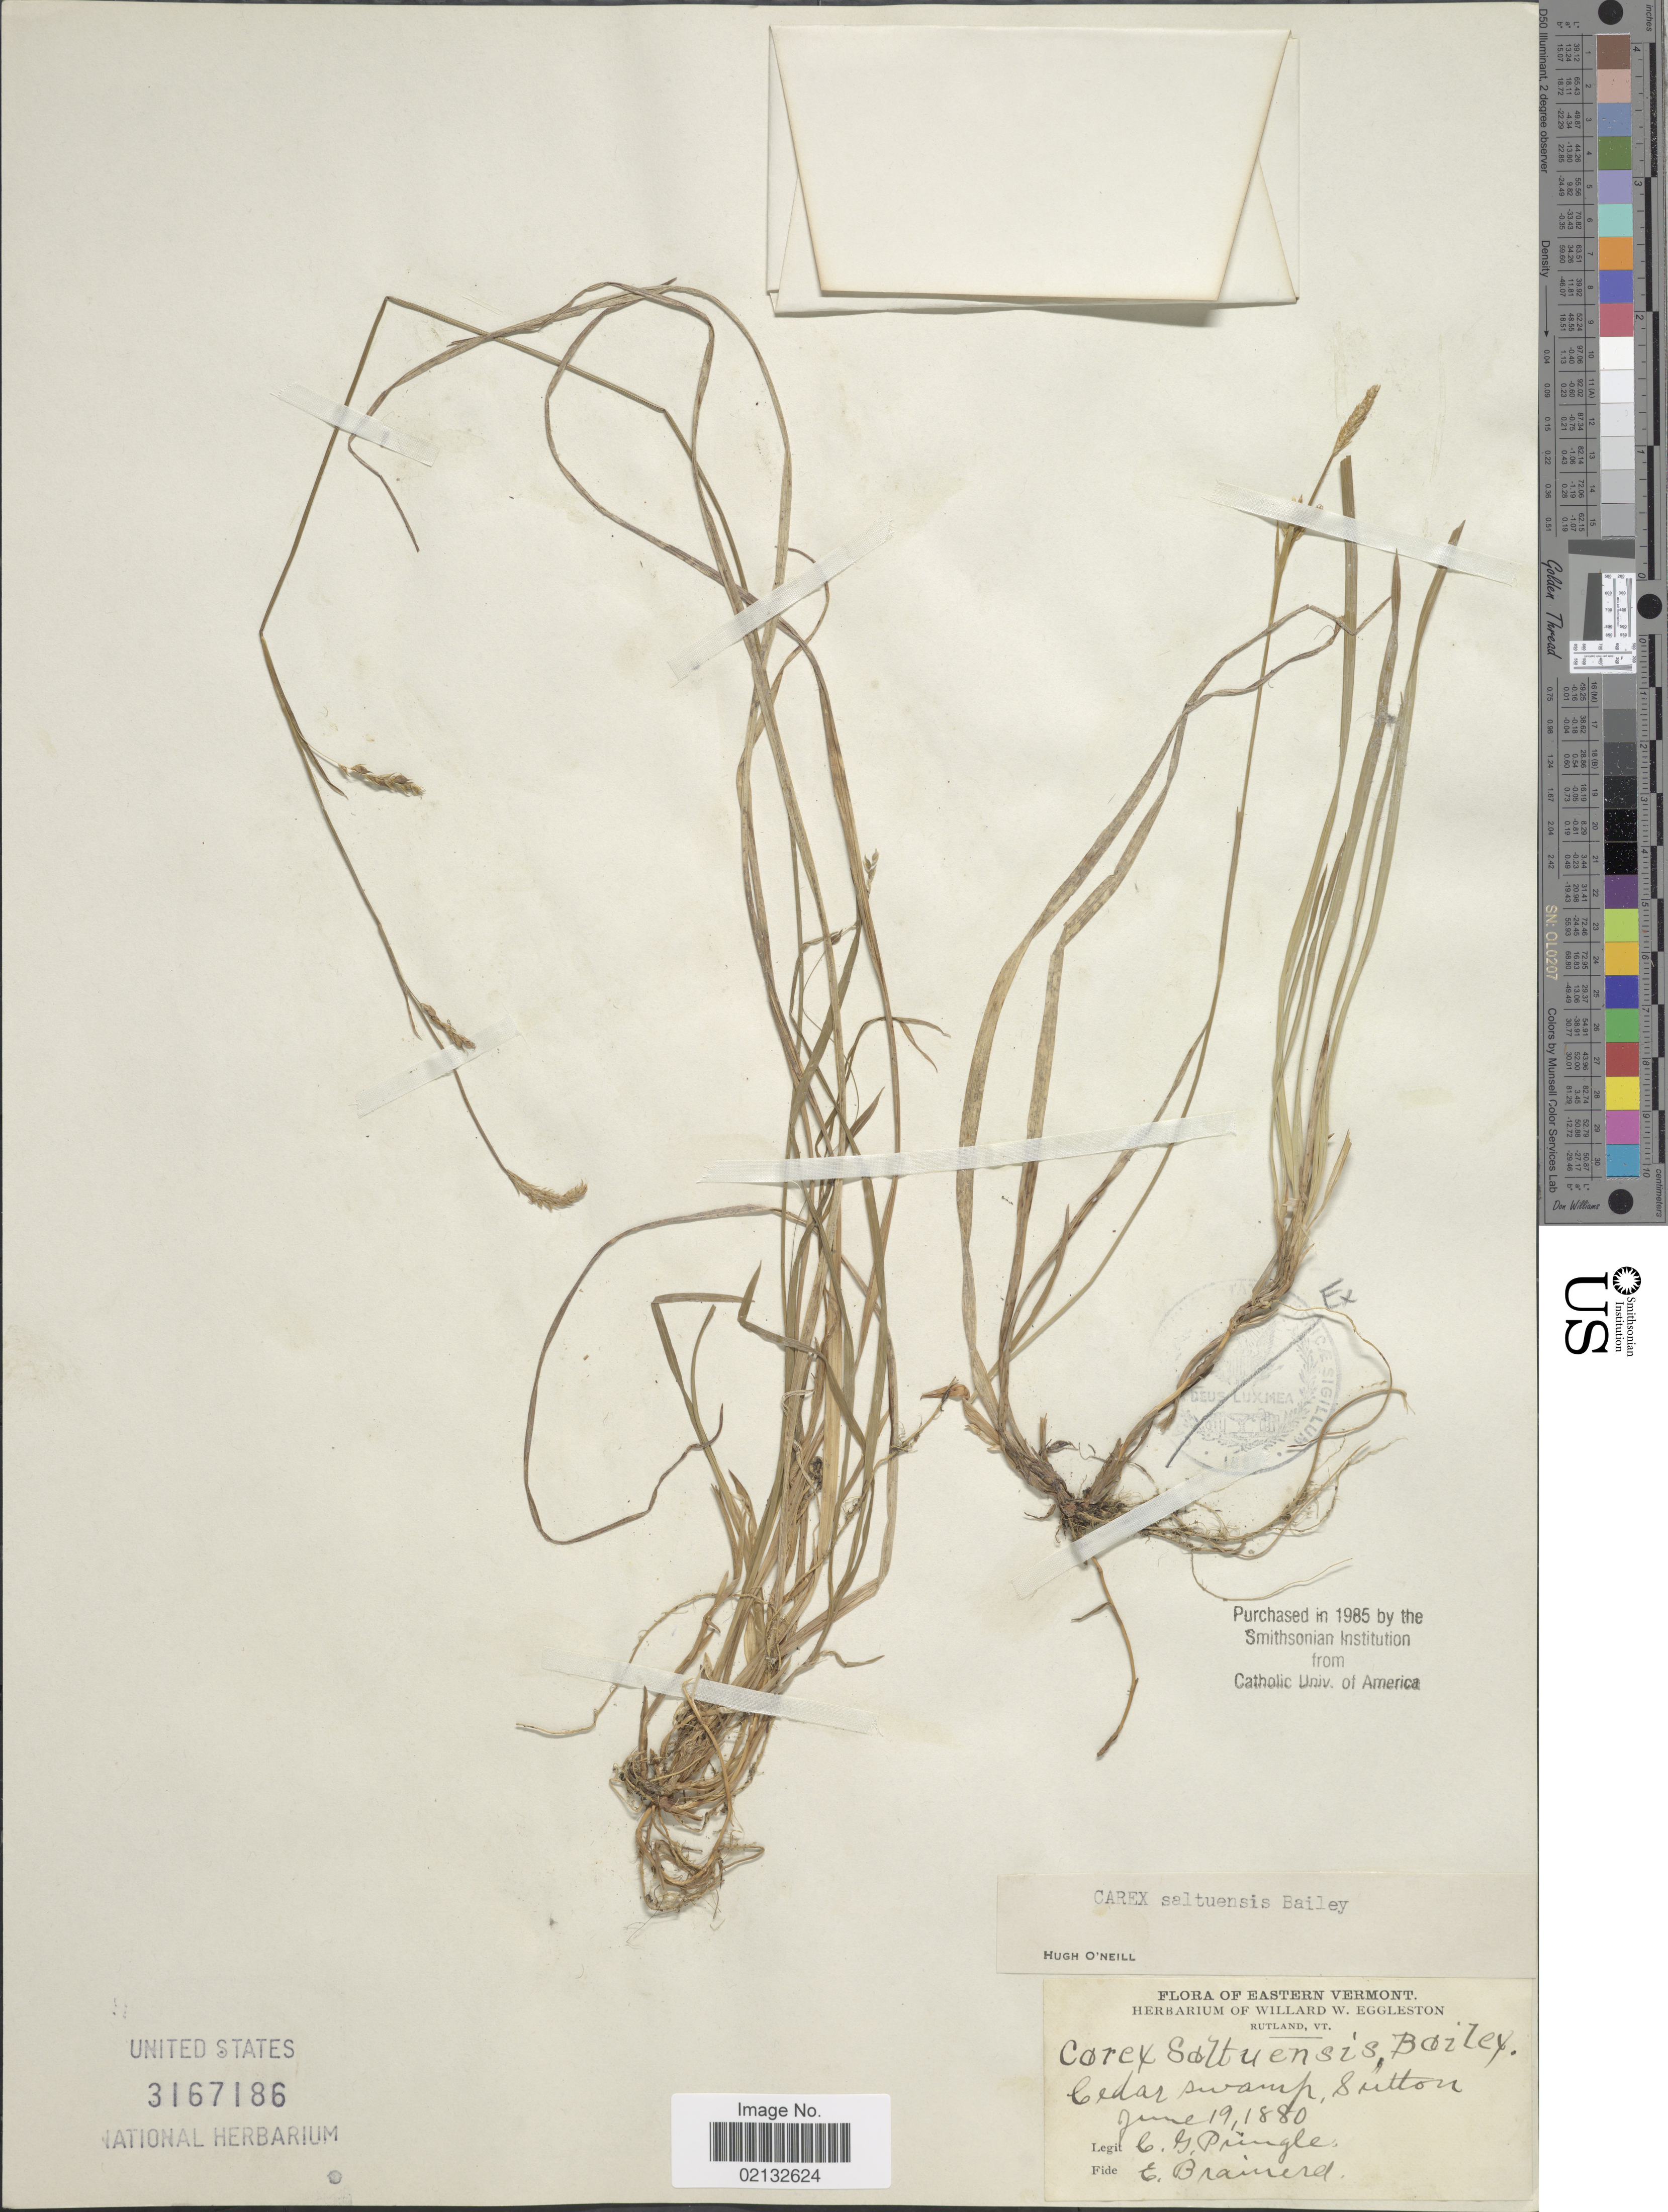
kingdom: Plantae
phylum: Tracheophyta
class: Liliopsida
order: Poales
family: Cyperaceae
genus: Carex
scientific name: Carex vaginata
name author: Tausch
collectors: C. G. Pringle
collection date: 1880-06-19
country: United States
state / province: Vermont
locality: Eastern Vermont. Cedar swamp, Sutton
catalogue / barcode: US 3167186